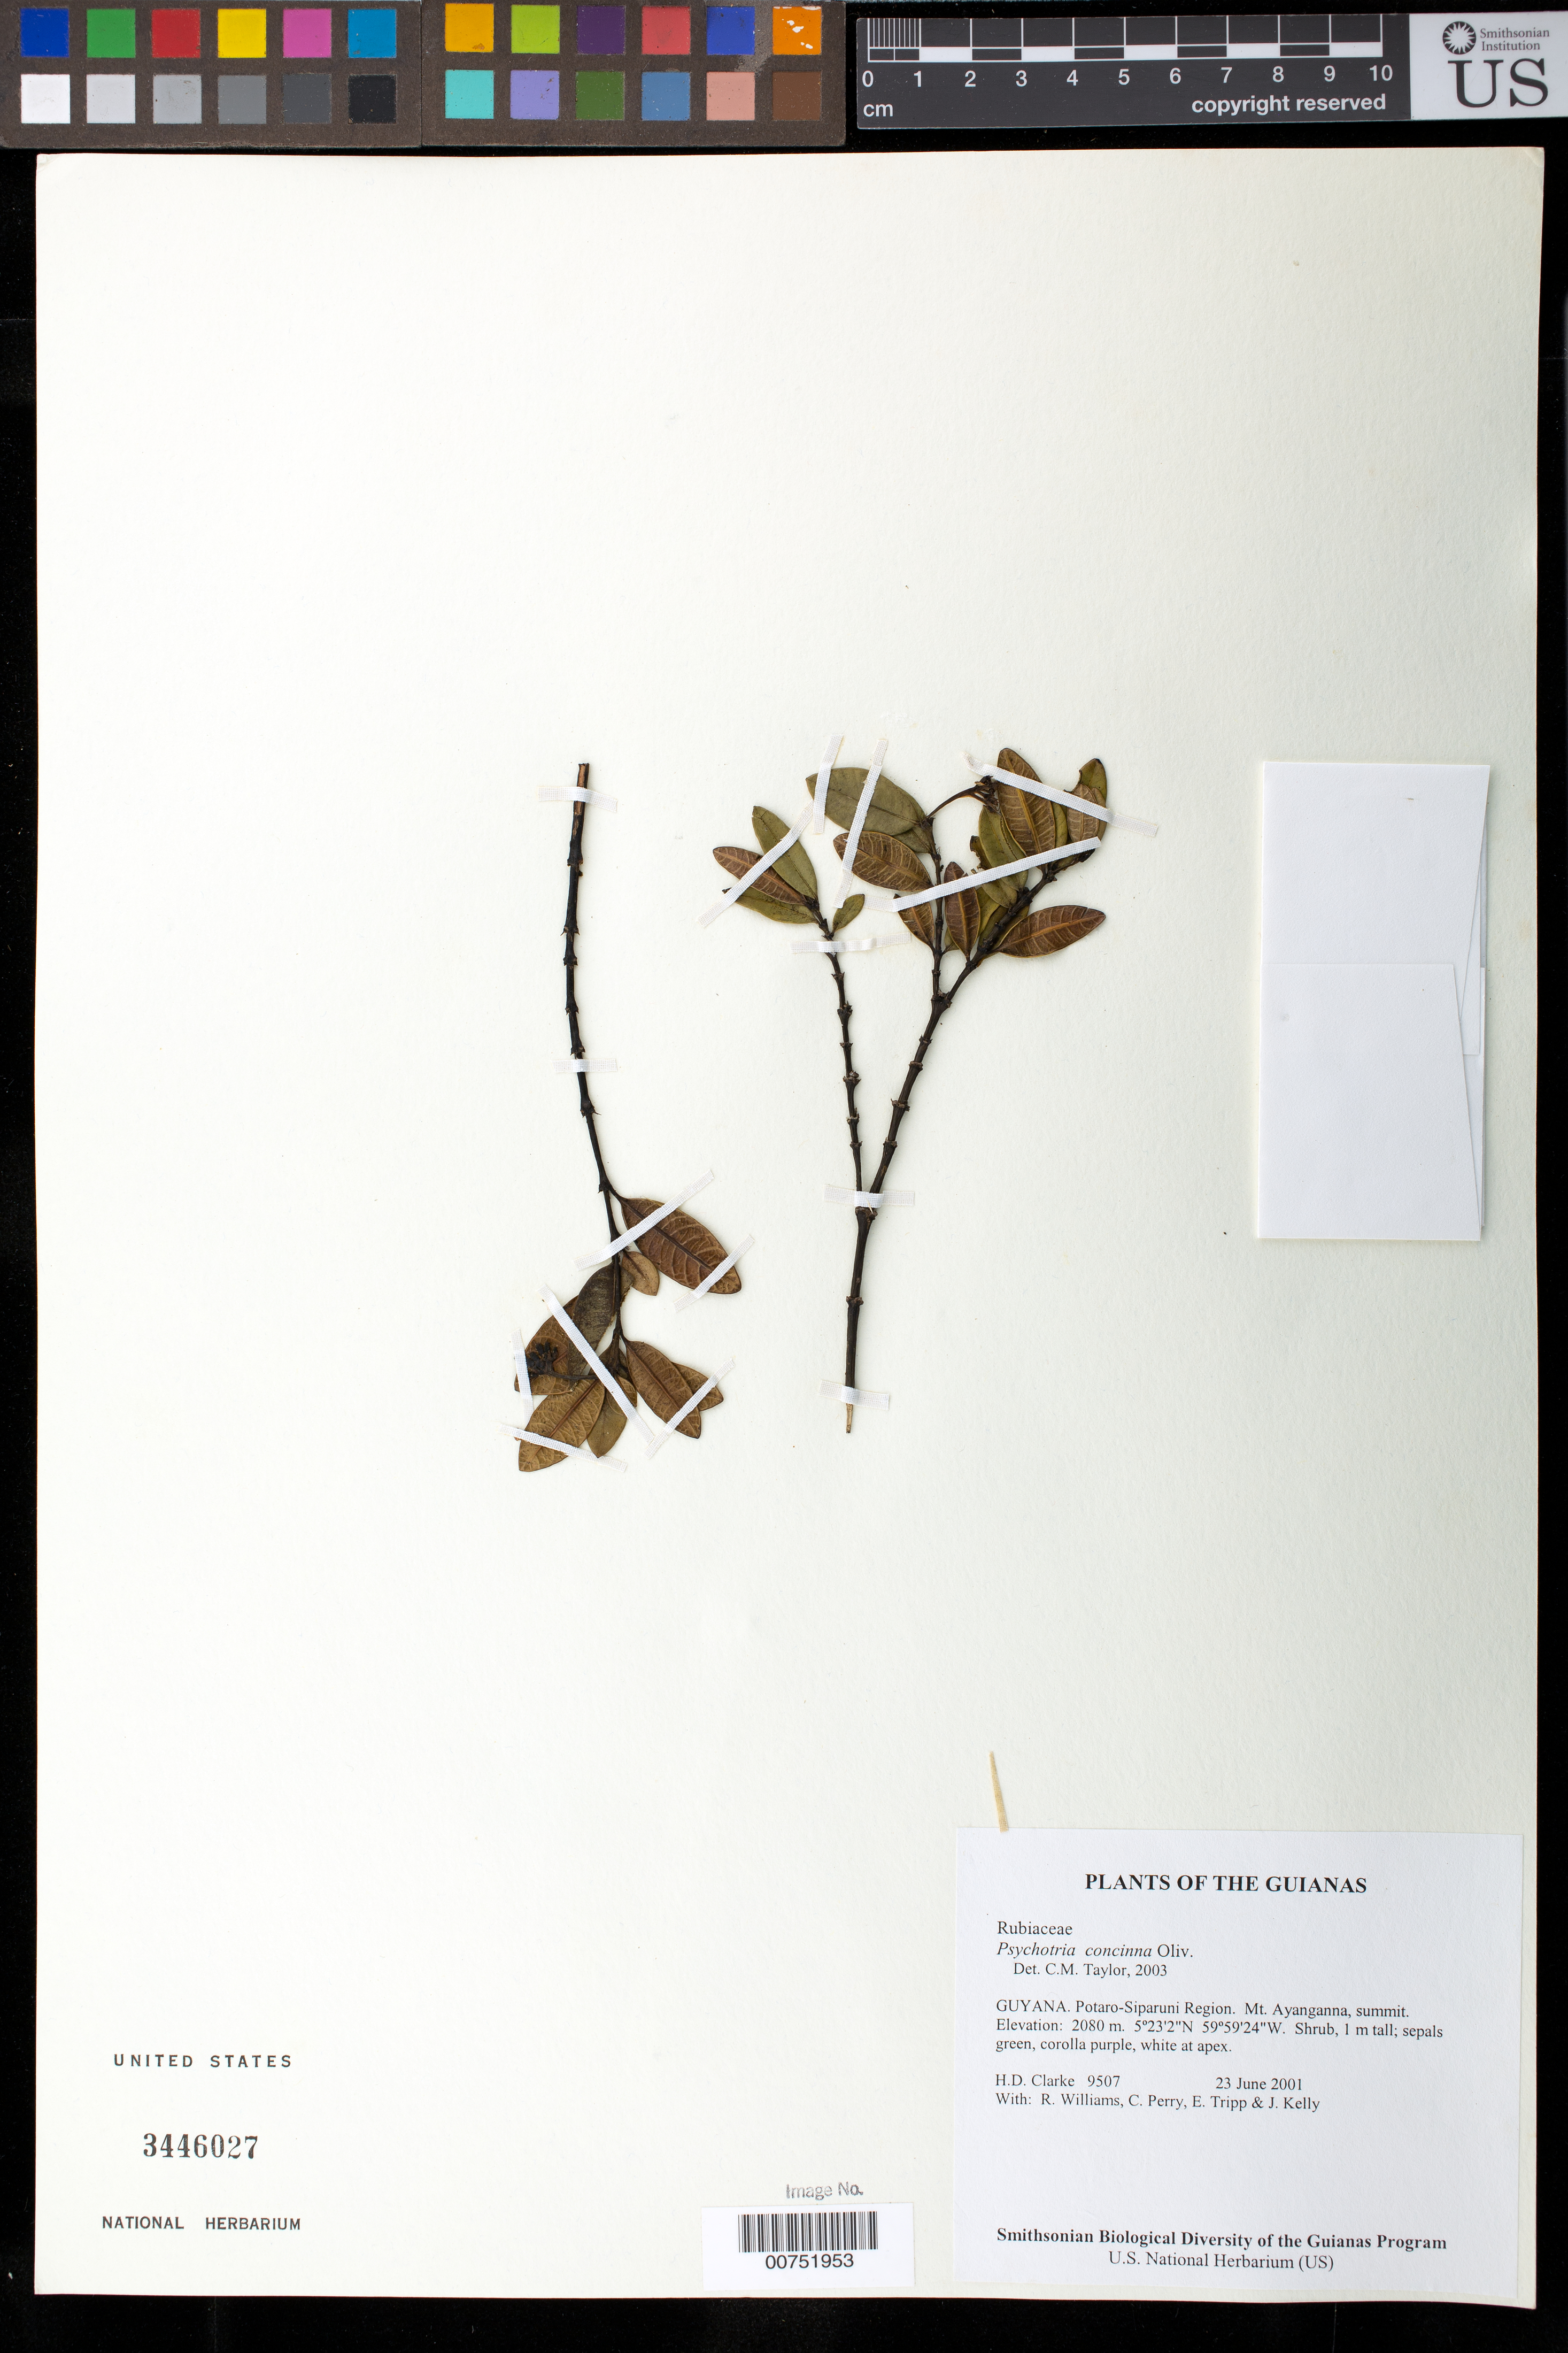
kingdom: Plantae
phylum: Tracheophyta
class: Magnoliopsida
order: Gentianales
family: Rubiaceae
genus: Palicourea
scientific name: Palicourea concinna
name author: (Oliv.) Delprete & J.H. Kirkbr.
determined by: Kirkbride, J. H., Jr.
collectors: H. D. Clarke, R. Williams, C. Perry, E. Tripp & J. Kelly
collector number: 9507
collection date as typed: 23 June 2001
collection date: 2001-06-23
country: Guyana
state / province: Potaro-Siparuni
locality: Mt. Ayanganna, summit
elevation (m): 2080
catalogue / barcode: US 3446027